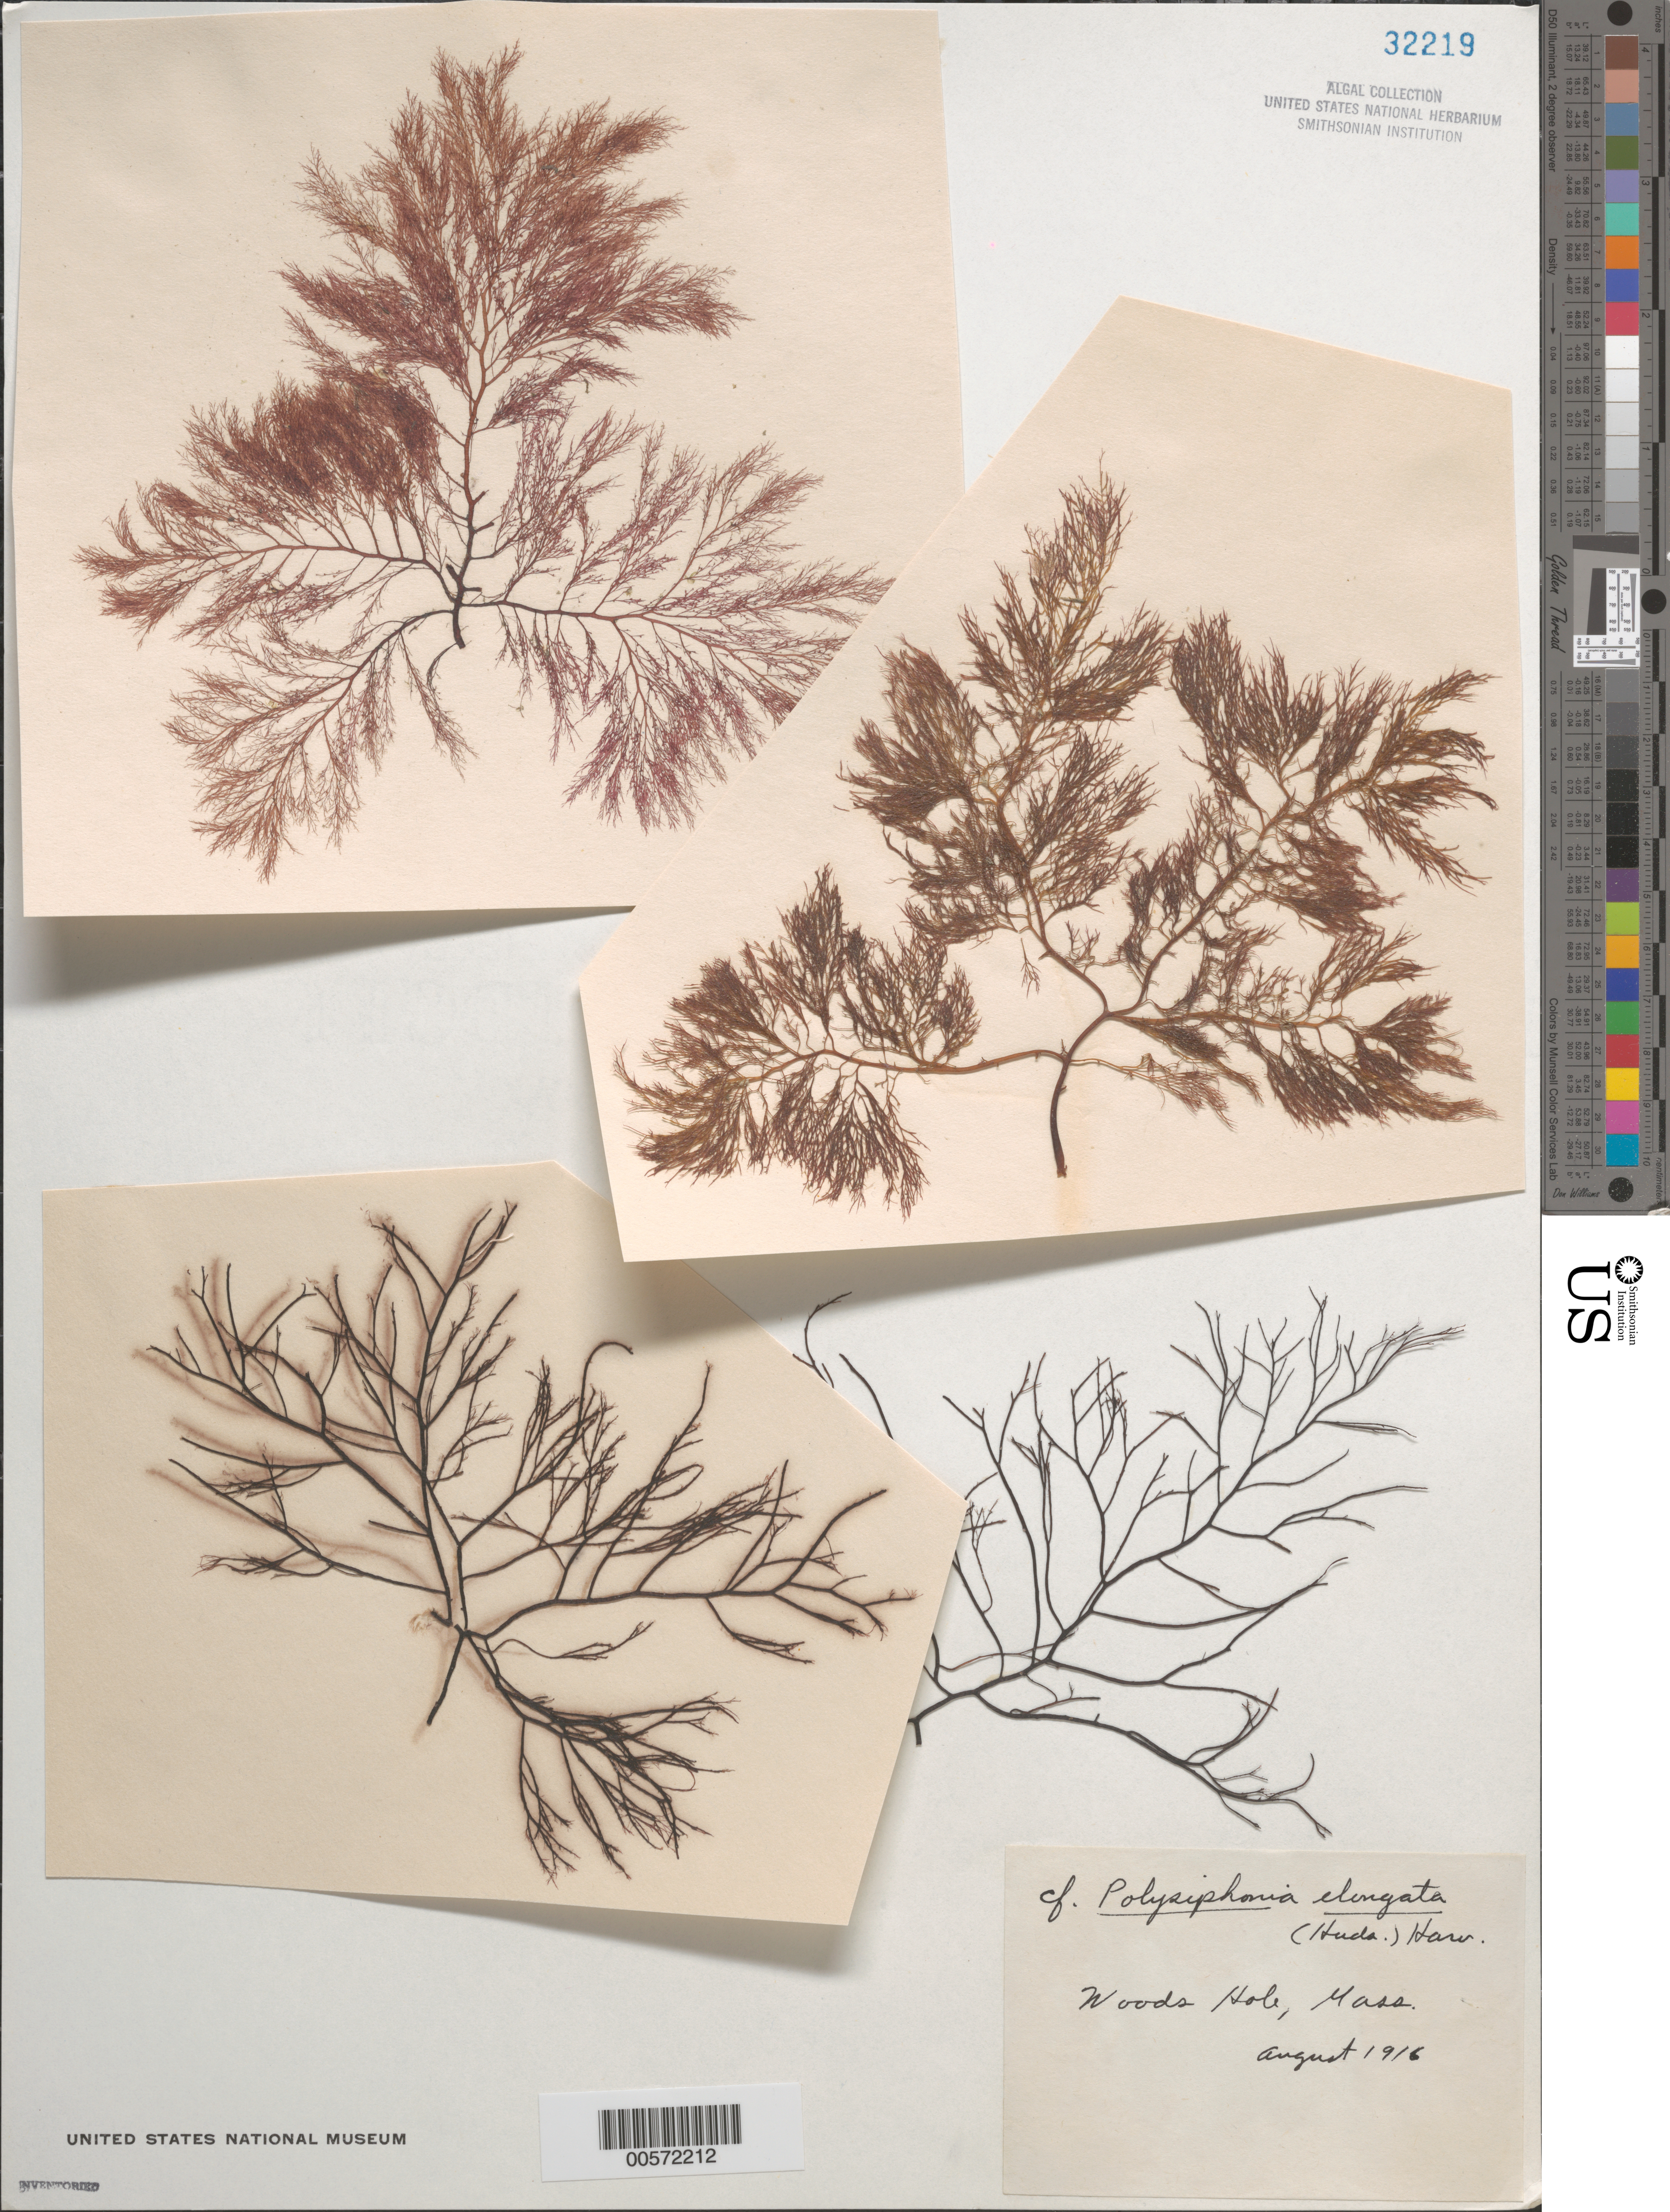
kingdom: Plantae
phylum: Rhodophyta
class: Florideophyceae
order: Ceramiales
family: Rhodomelaceae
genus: Carradoriella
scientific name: Carradoriella elongata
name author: (Hudson) Savoie & G.W. Saunders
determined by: Algae name updating Project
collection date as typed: Aug 1916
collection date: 1916-08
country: United States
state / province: Massachusetts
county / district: Barnstable County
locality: Woods Hole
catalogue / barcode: US 32219